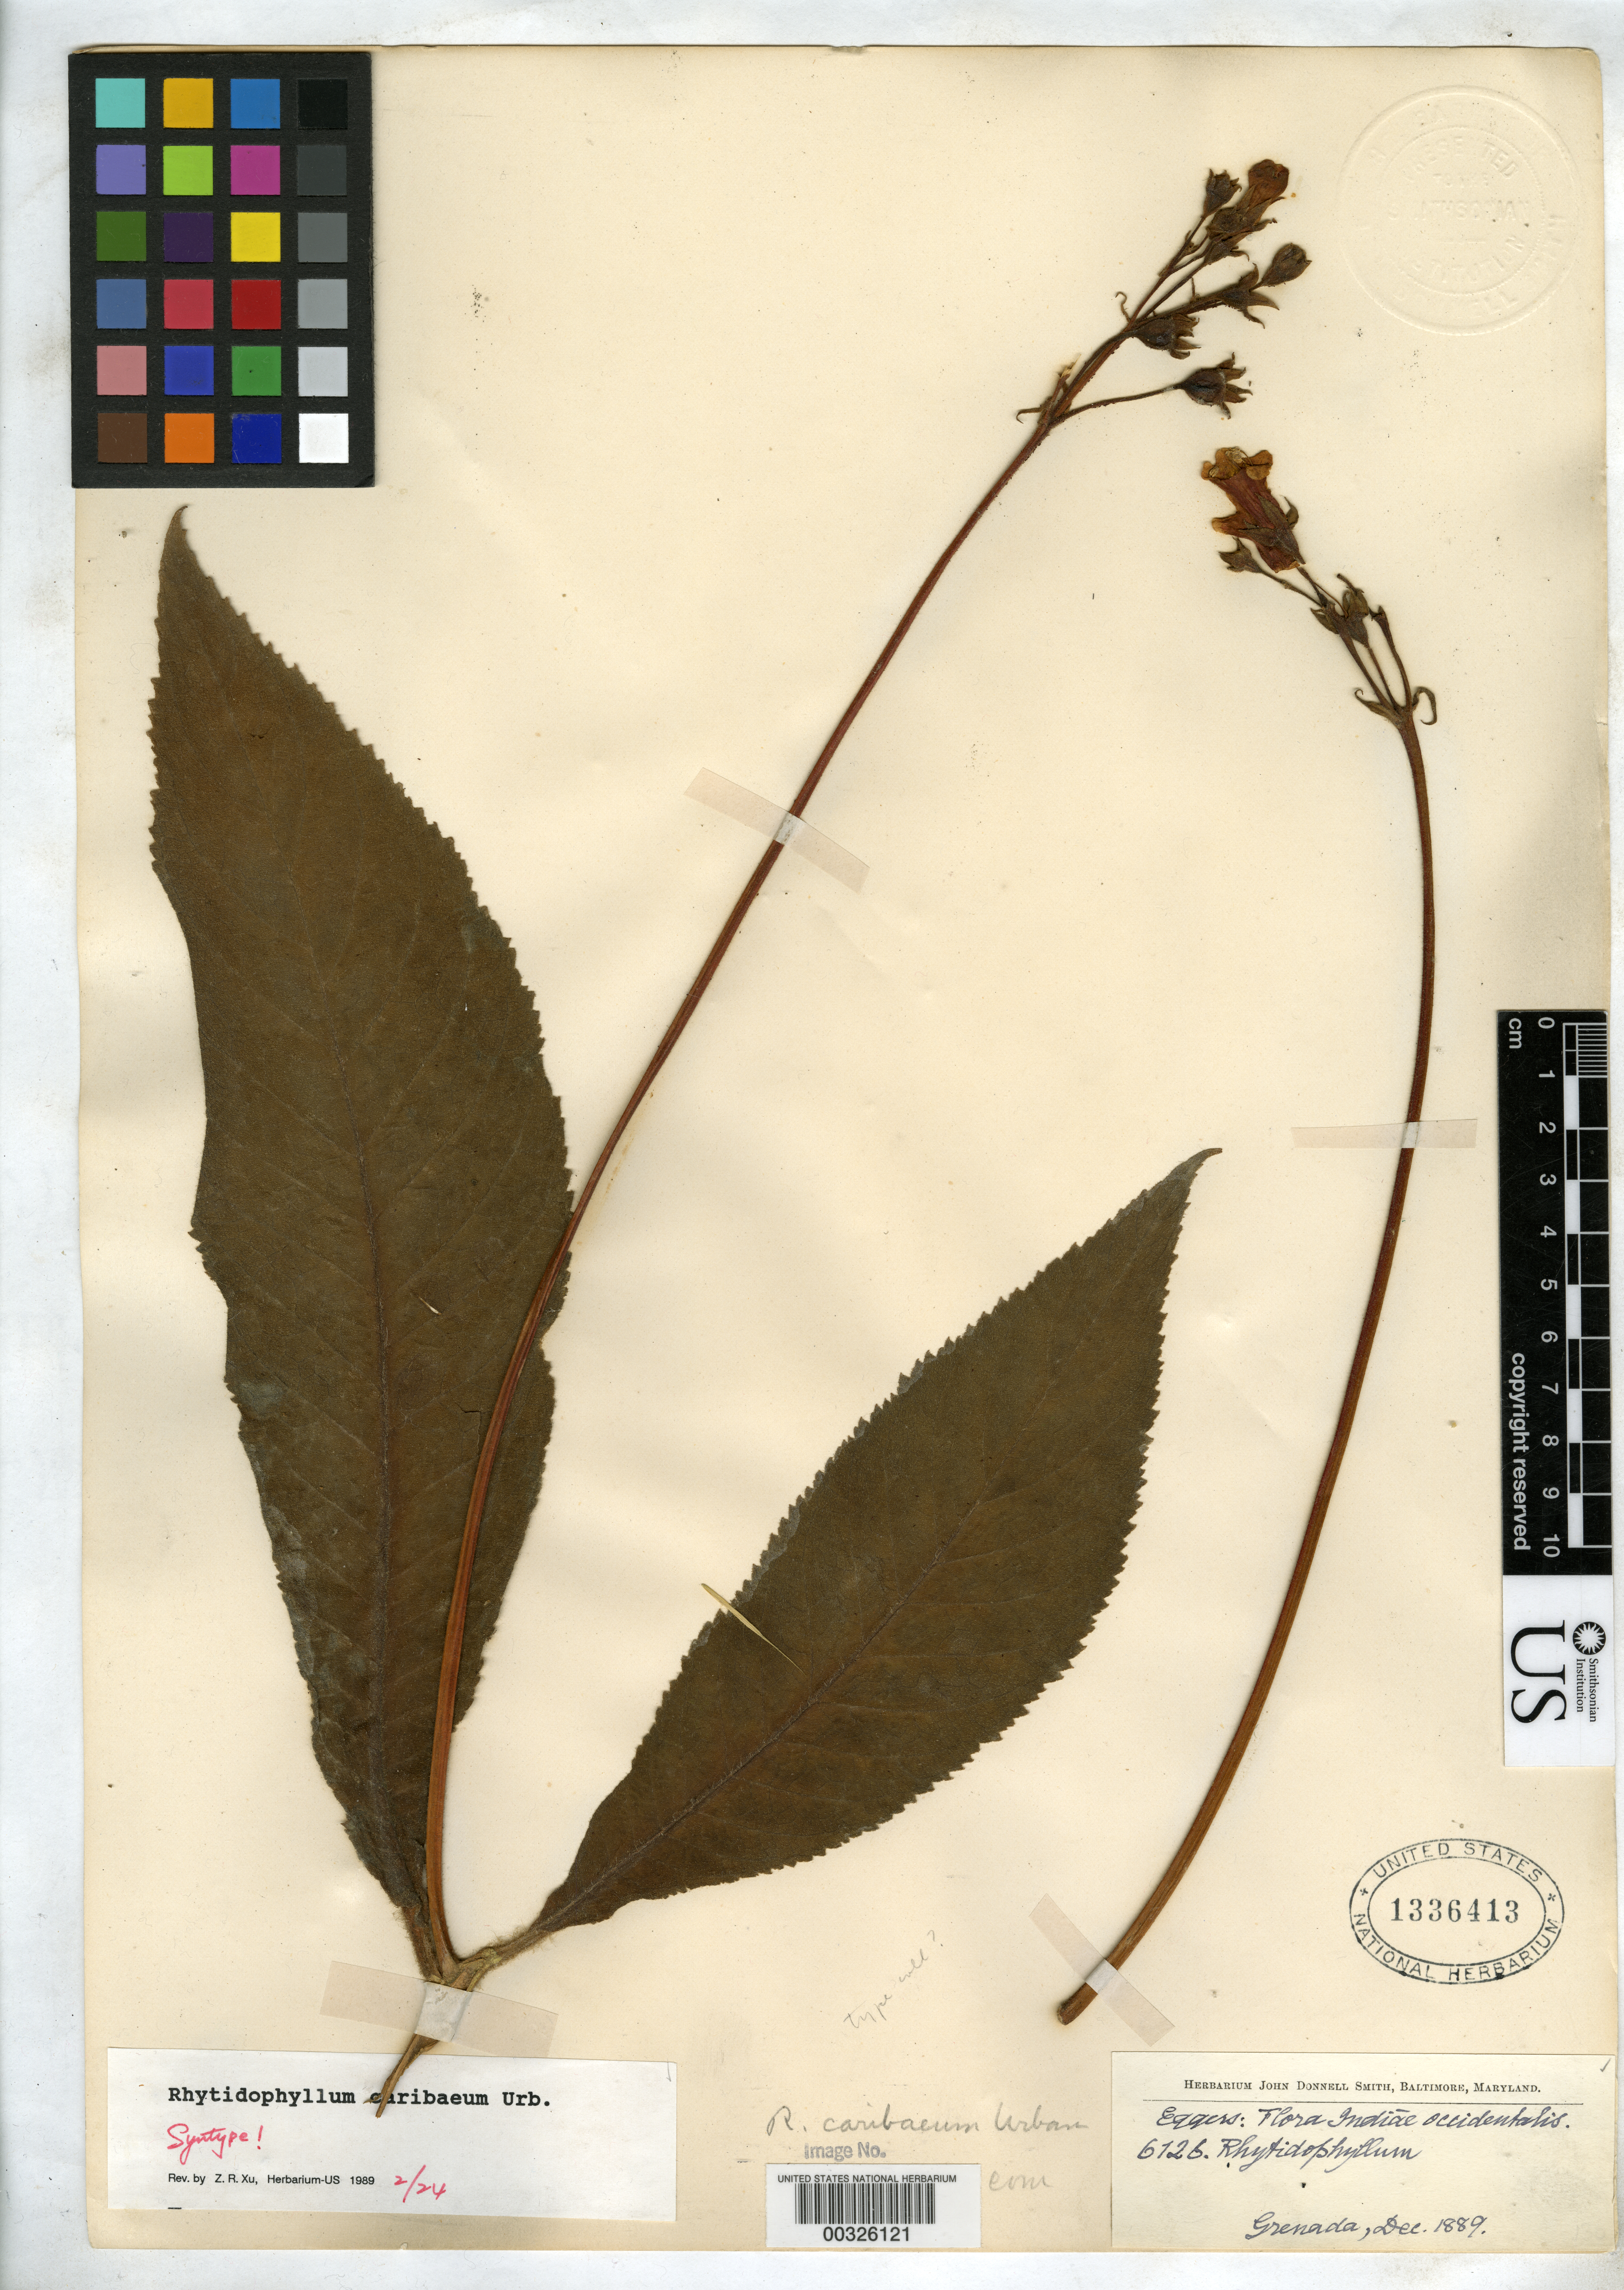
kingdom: Plantae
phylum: Tracheophyta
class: Magnoliopsida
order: Lamiales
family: Gesneriaceae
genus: Rhytidophyllum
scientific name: Rhytidophyllum caribaeum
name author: Urb.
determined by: Xu, Z. R.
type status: Syntype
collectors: H. F. A. von Eggers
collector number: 6126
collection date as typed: Dec 1889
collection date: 1889-12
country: Grenada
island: Windward Is.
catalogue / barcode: US 1336413